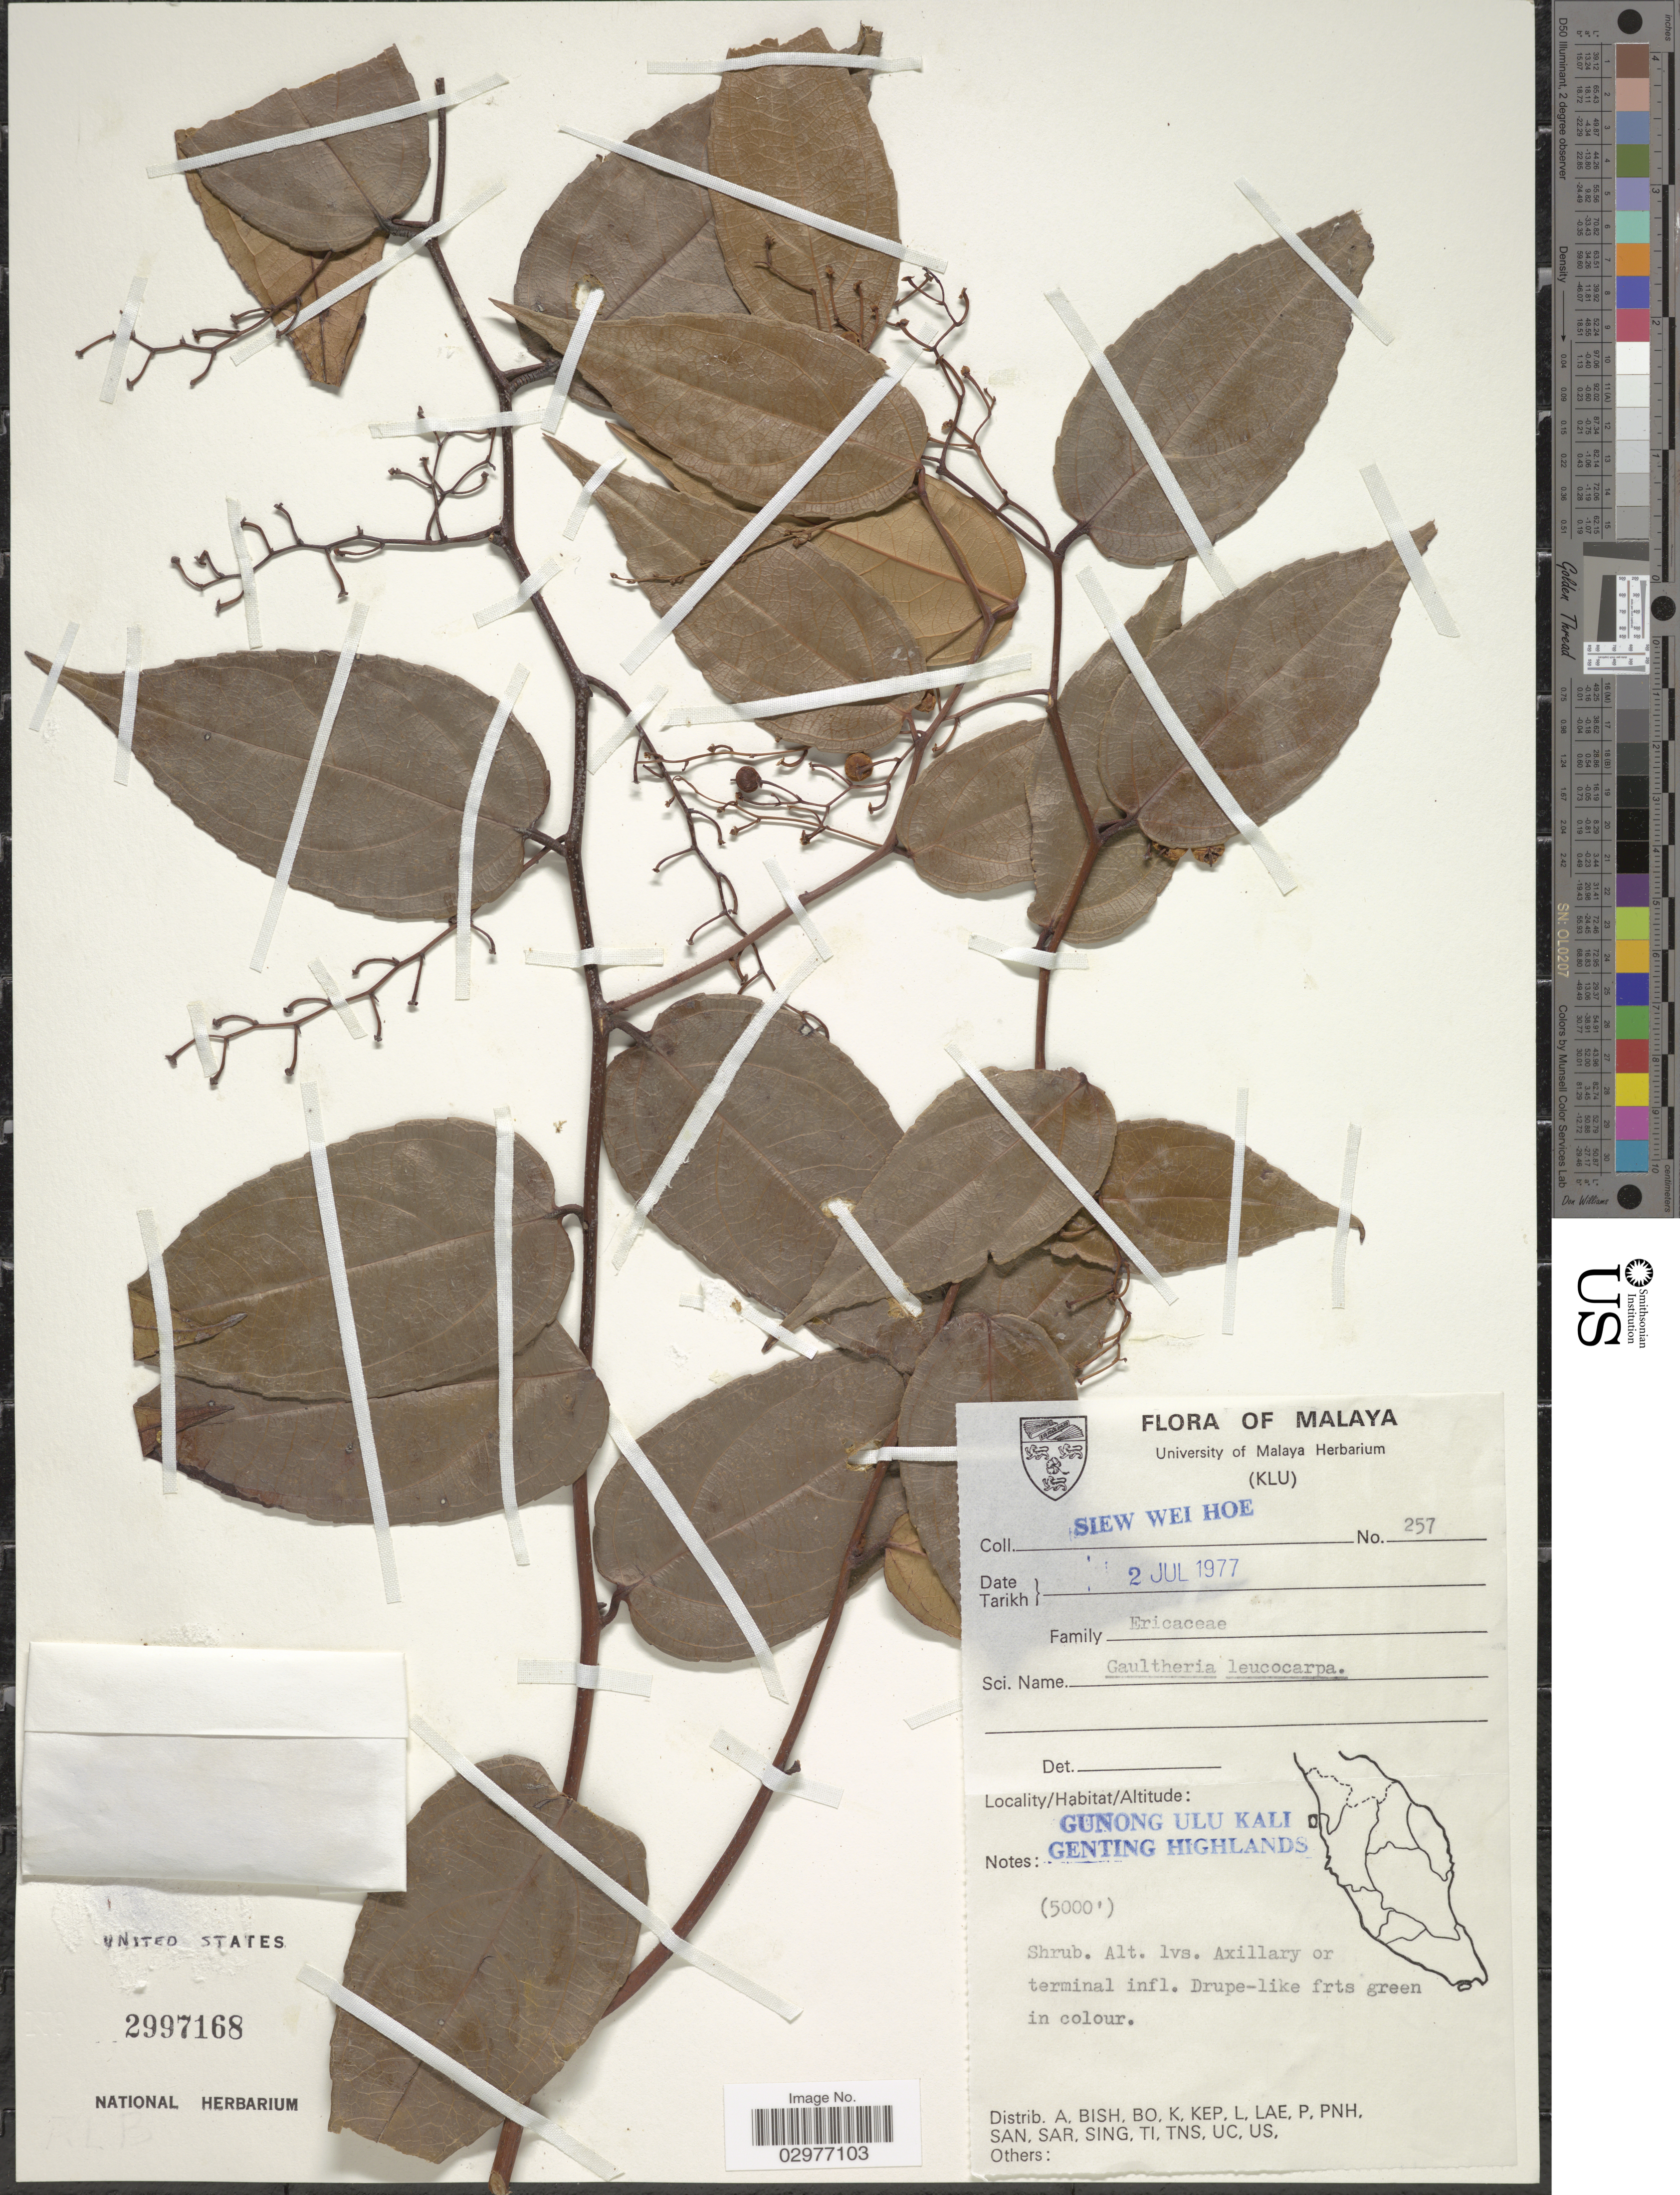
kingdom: Plantae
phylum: Tracheophyta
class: Magnoliopsida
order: Ericales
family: Ericaceae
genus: Gaultheria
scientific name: Gaultheria leucocarpa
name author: Blume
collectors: W. H. Siew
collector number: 257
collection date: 1977-07-02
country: Malaysia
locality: Malaya. Gunong Ulu Kali. Genting Highlands.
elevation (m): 1524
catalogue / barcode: US 2997168